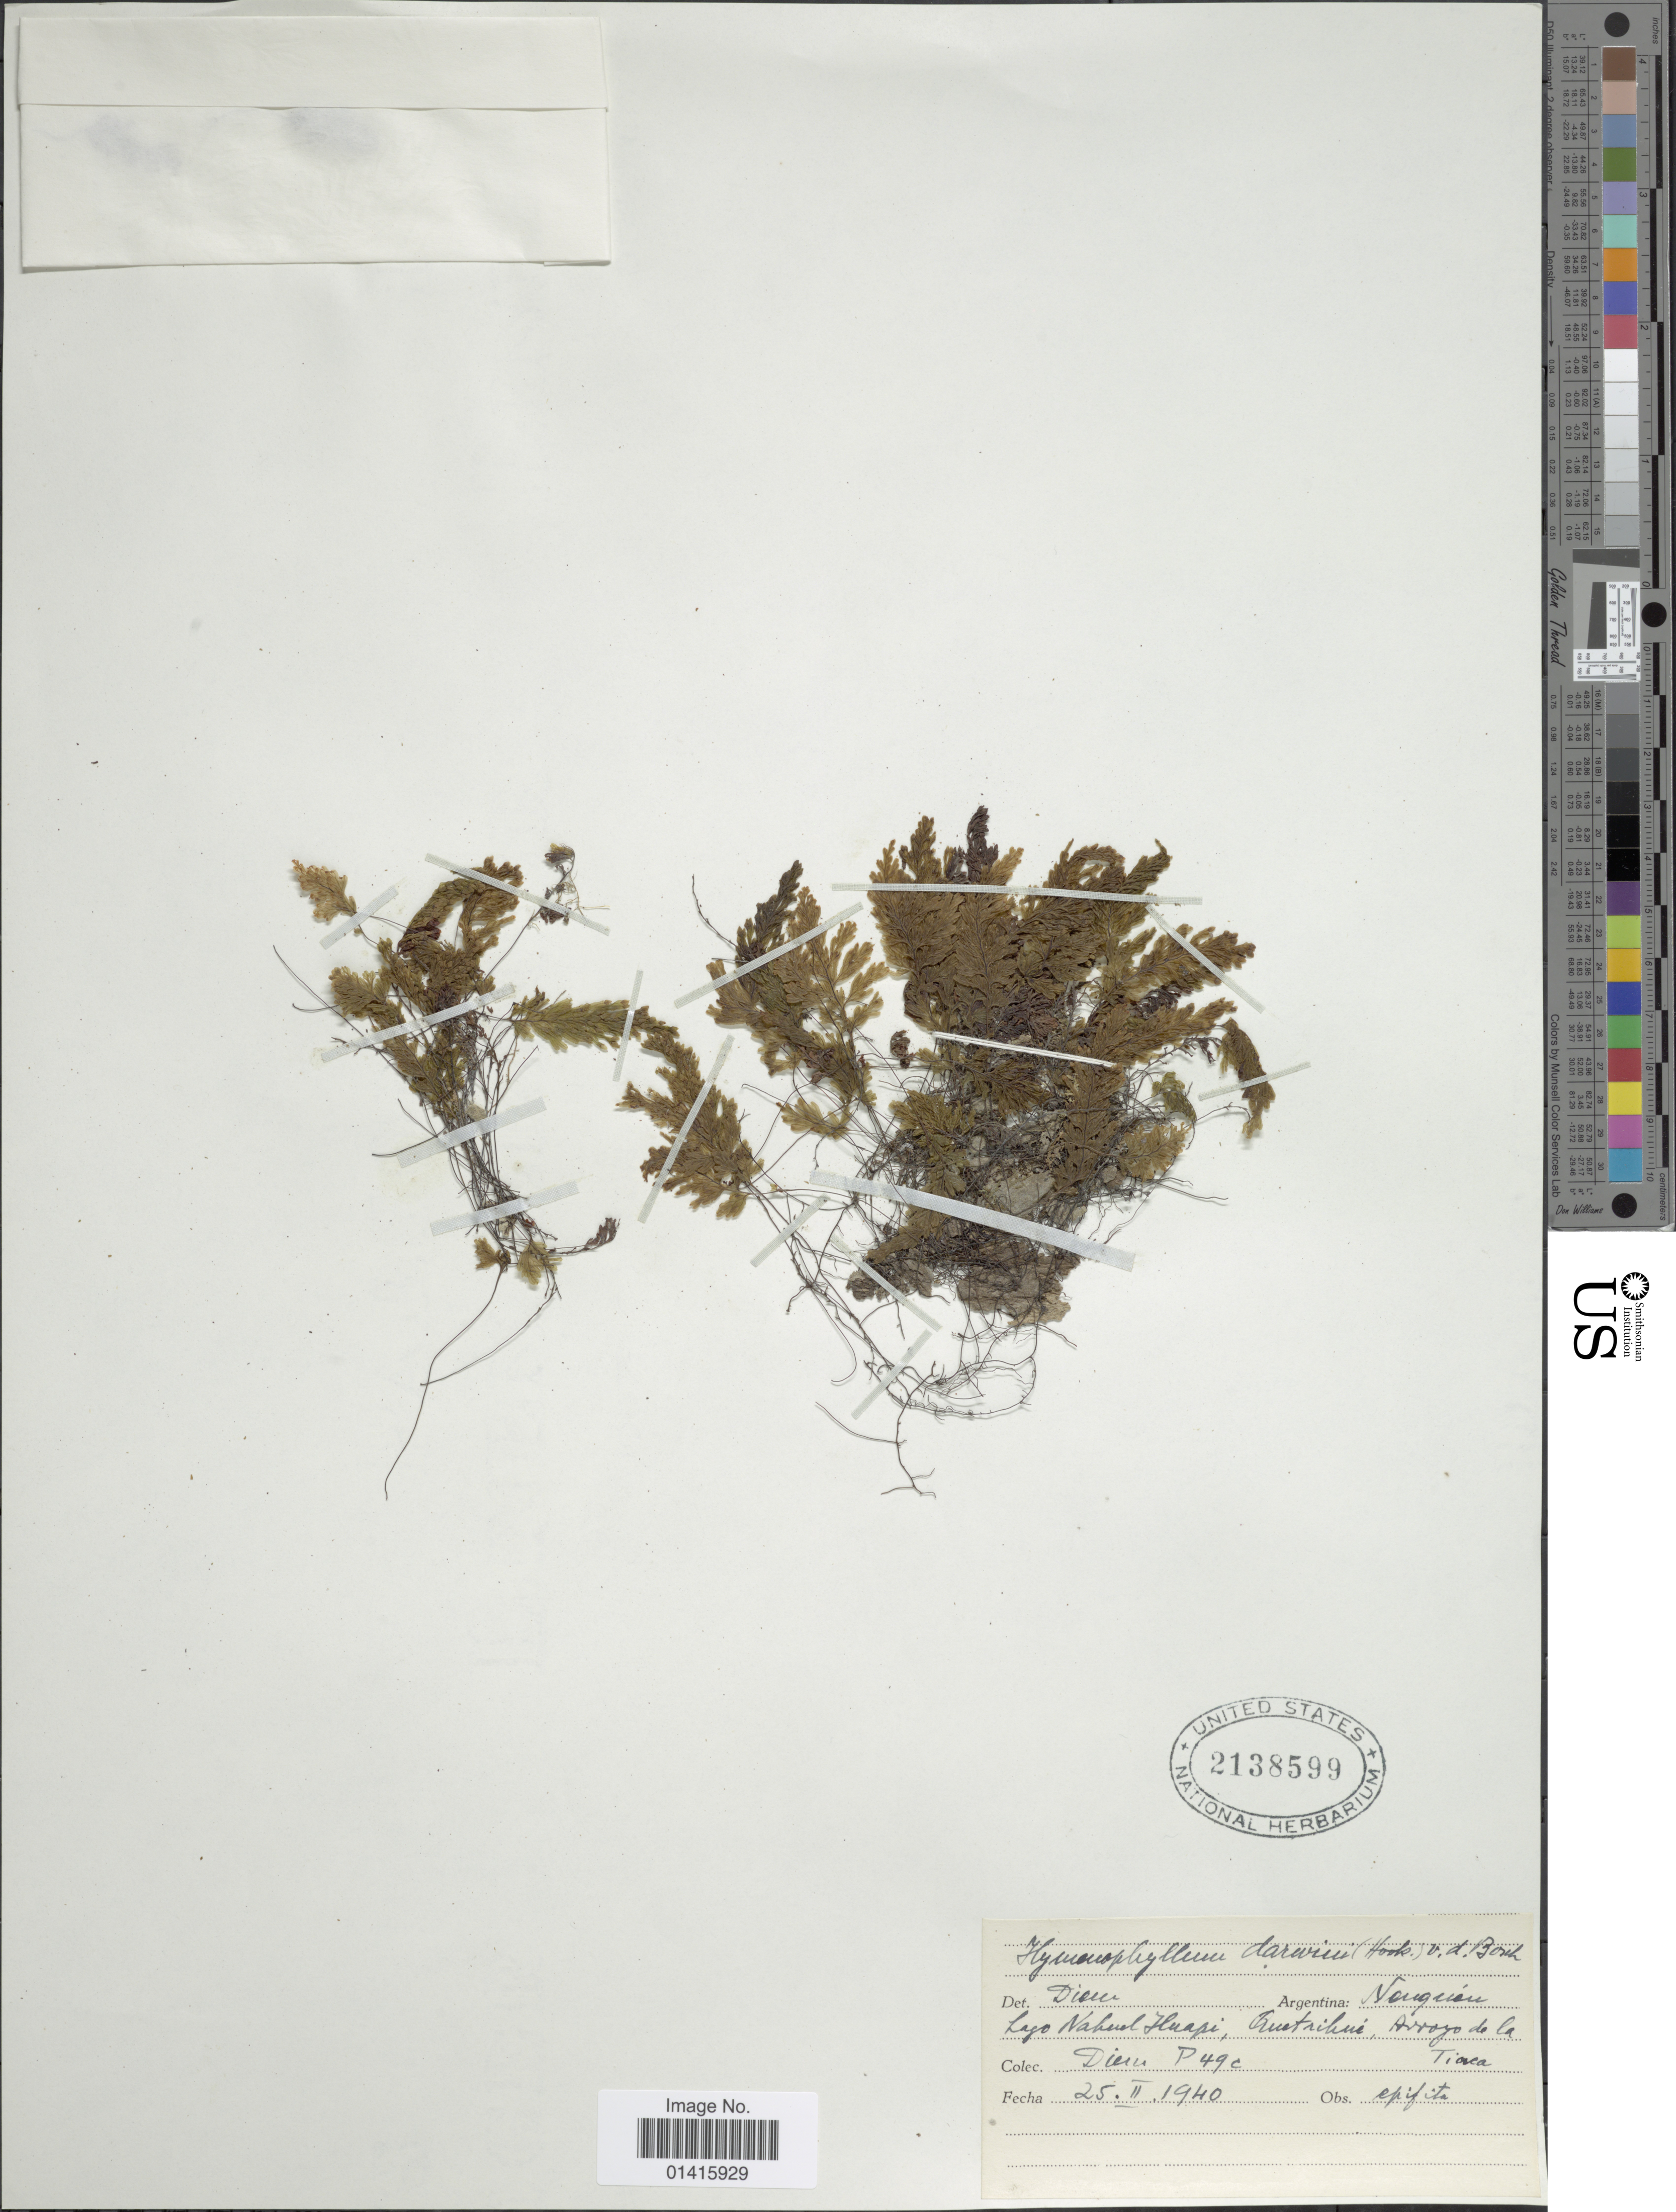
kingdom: Plantae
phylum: Tracheophyta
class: Polypodiopsida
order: Hymenophyllales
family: Hymenophyllaceae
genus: Hymenophyllum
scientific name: Hymenophyllum darwinii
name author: Hook. f.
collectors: Diem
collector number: P49c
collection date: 1940-02-25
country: Argentina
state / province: Neuquen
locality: Argentina Neuquén, Lago Nabud Huapi, Quetrichué, Arrogo de la Tiaca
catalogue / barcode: US 2138599